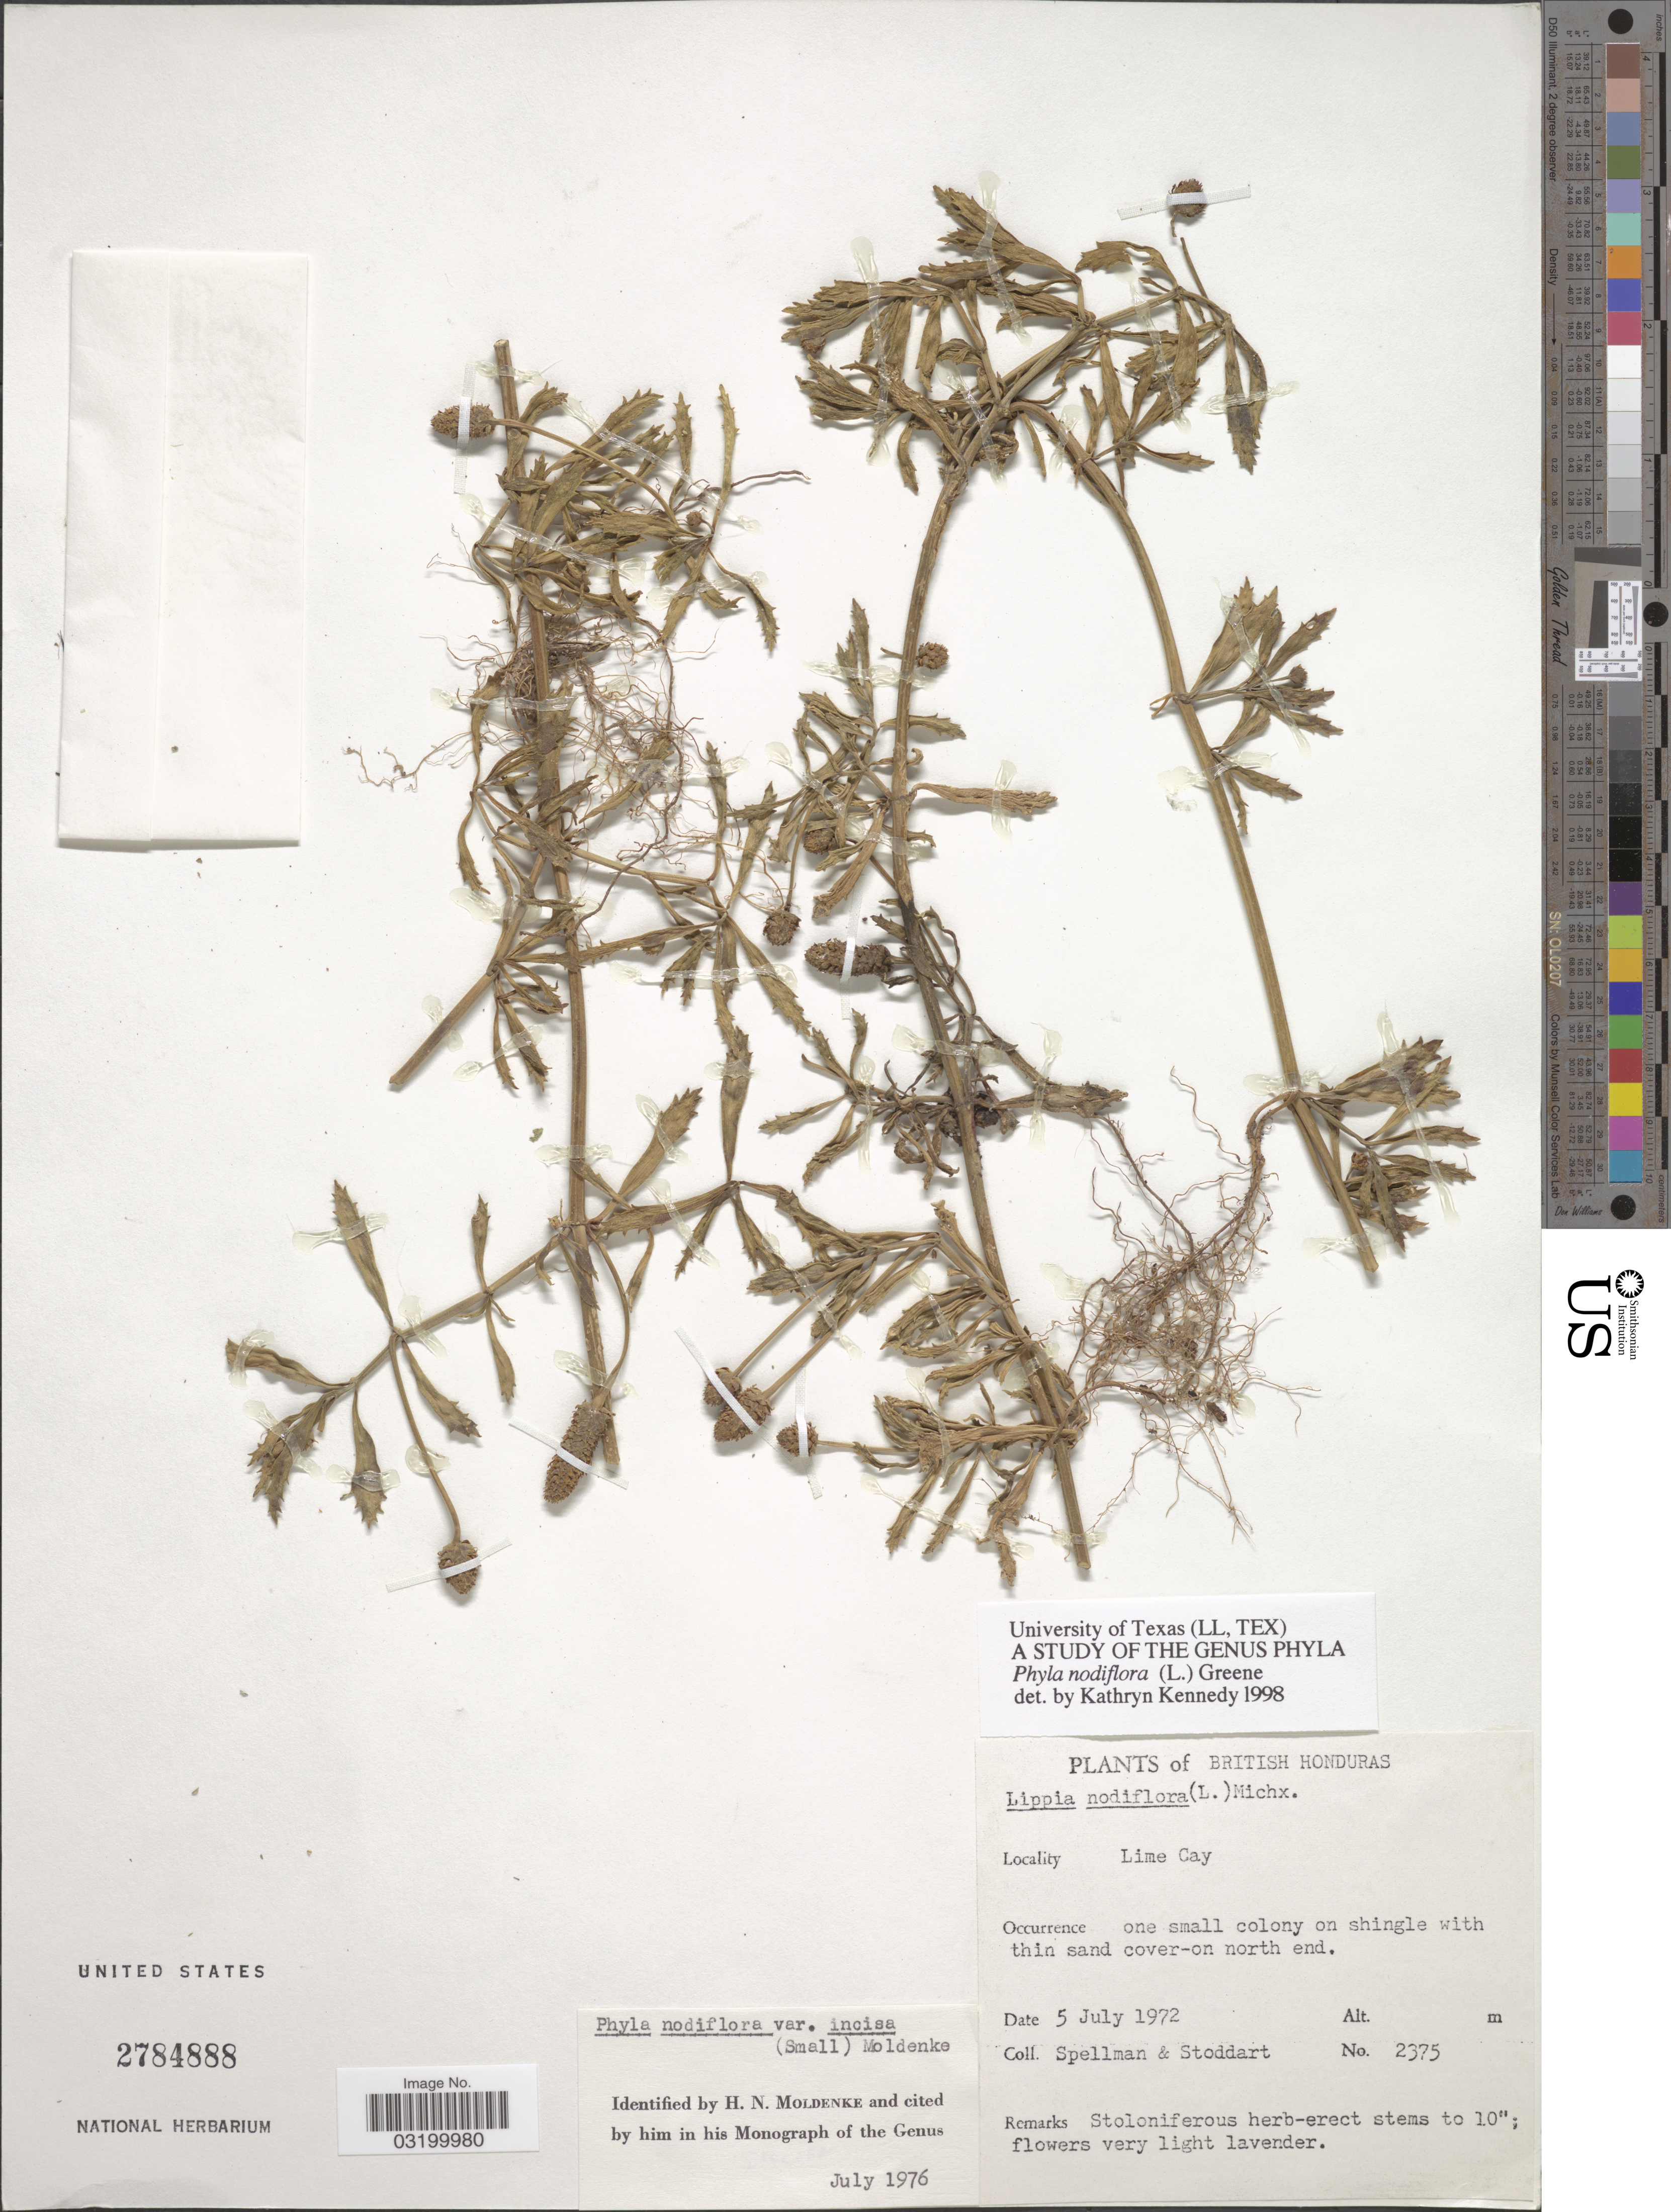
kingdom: Plantae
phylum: Tracheophyta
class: Magnoliopsida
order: Lamiales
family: Verbenaceae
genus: Phyla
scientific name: Phyla nodiflora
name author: (L.) Greene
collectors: Spellman, -- & -. Stoddart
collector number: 2375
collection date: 1972-07-05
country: Belize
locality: British Honduras. Lime Cay.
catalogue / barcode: US 2784888